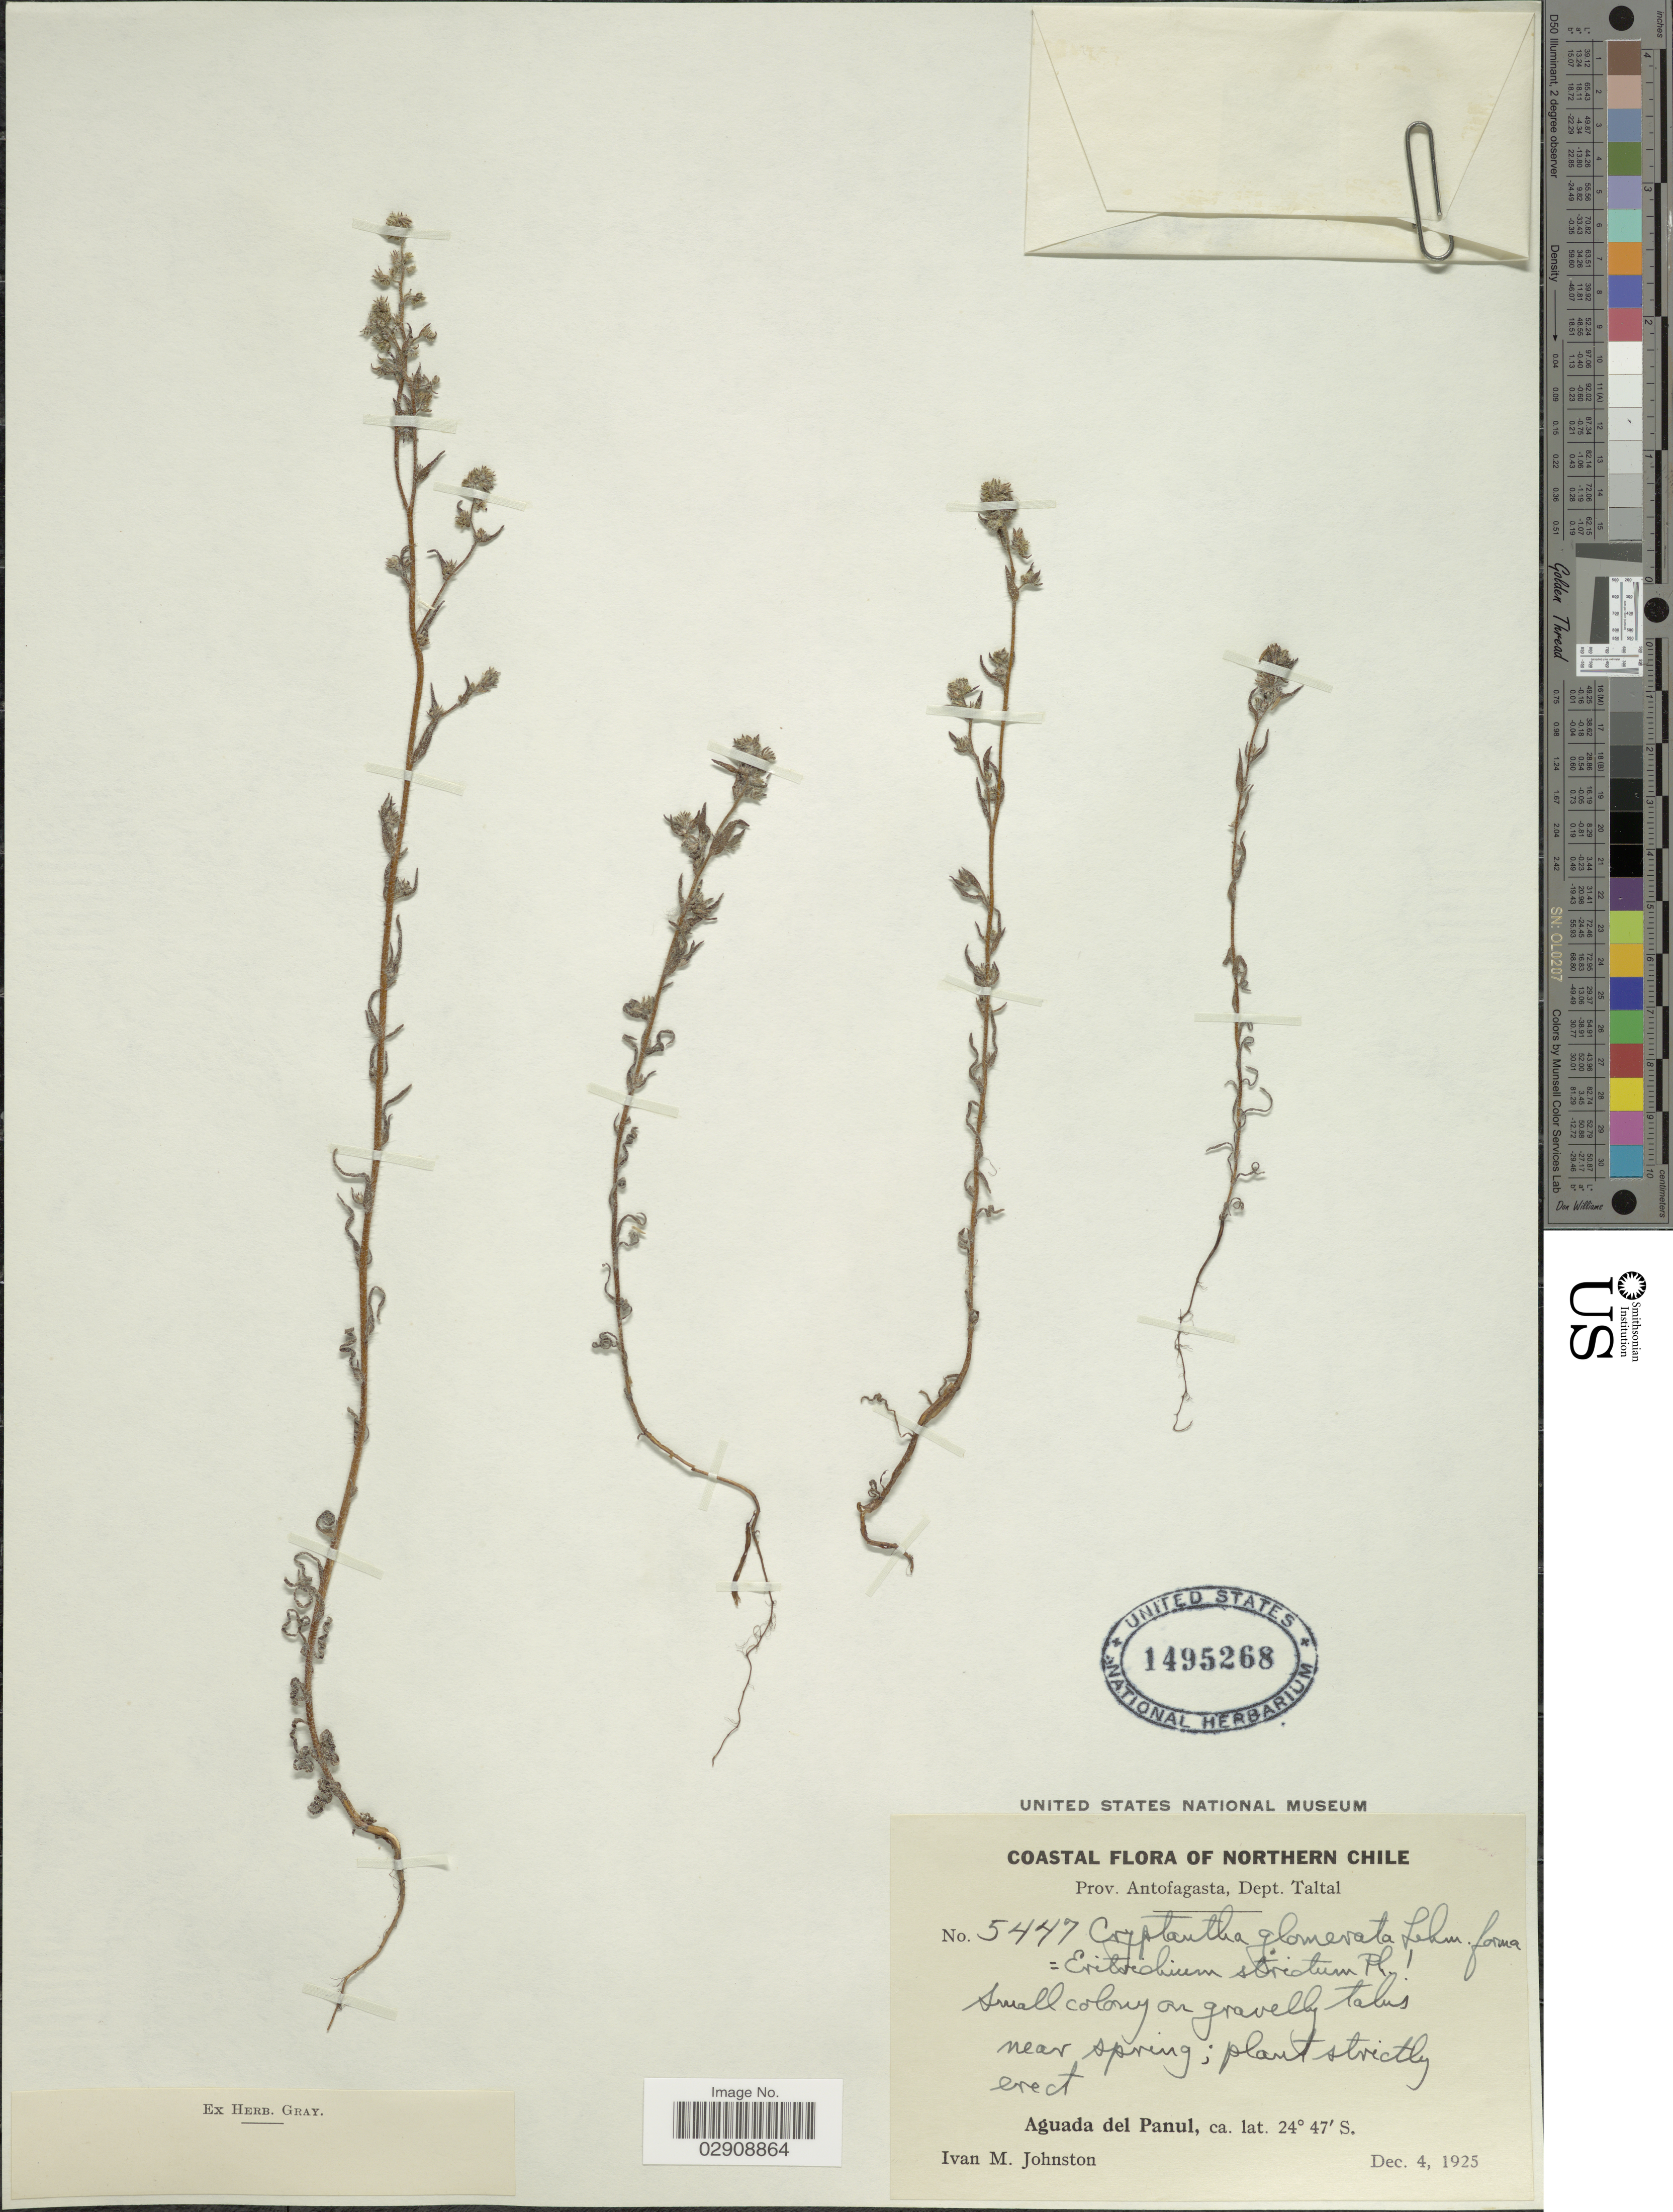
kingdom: Plantae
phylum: Tracheophyta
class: Magnoliopsida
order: Boraginales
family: Boraginaceae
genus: Cryptantha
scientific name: Cryptantha glomerata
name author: (G. Don) Lehm.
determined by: Moroni, Pablo, (SI), Instituto de Botanica Darwinion (ARGENTINA)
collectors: I.M. Johnston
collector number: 5447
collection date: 1925-12-04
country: Chile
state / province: Antofagasta (II)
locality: Aguada del Panul. Prov. Antofagasta, Dept. Taltal. Northern Chile.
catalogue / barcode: US 1495268